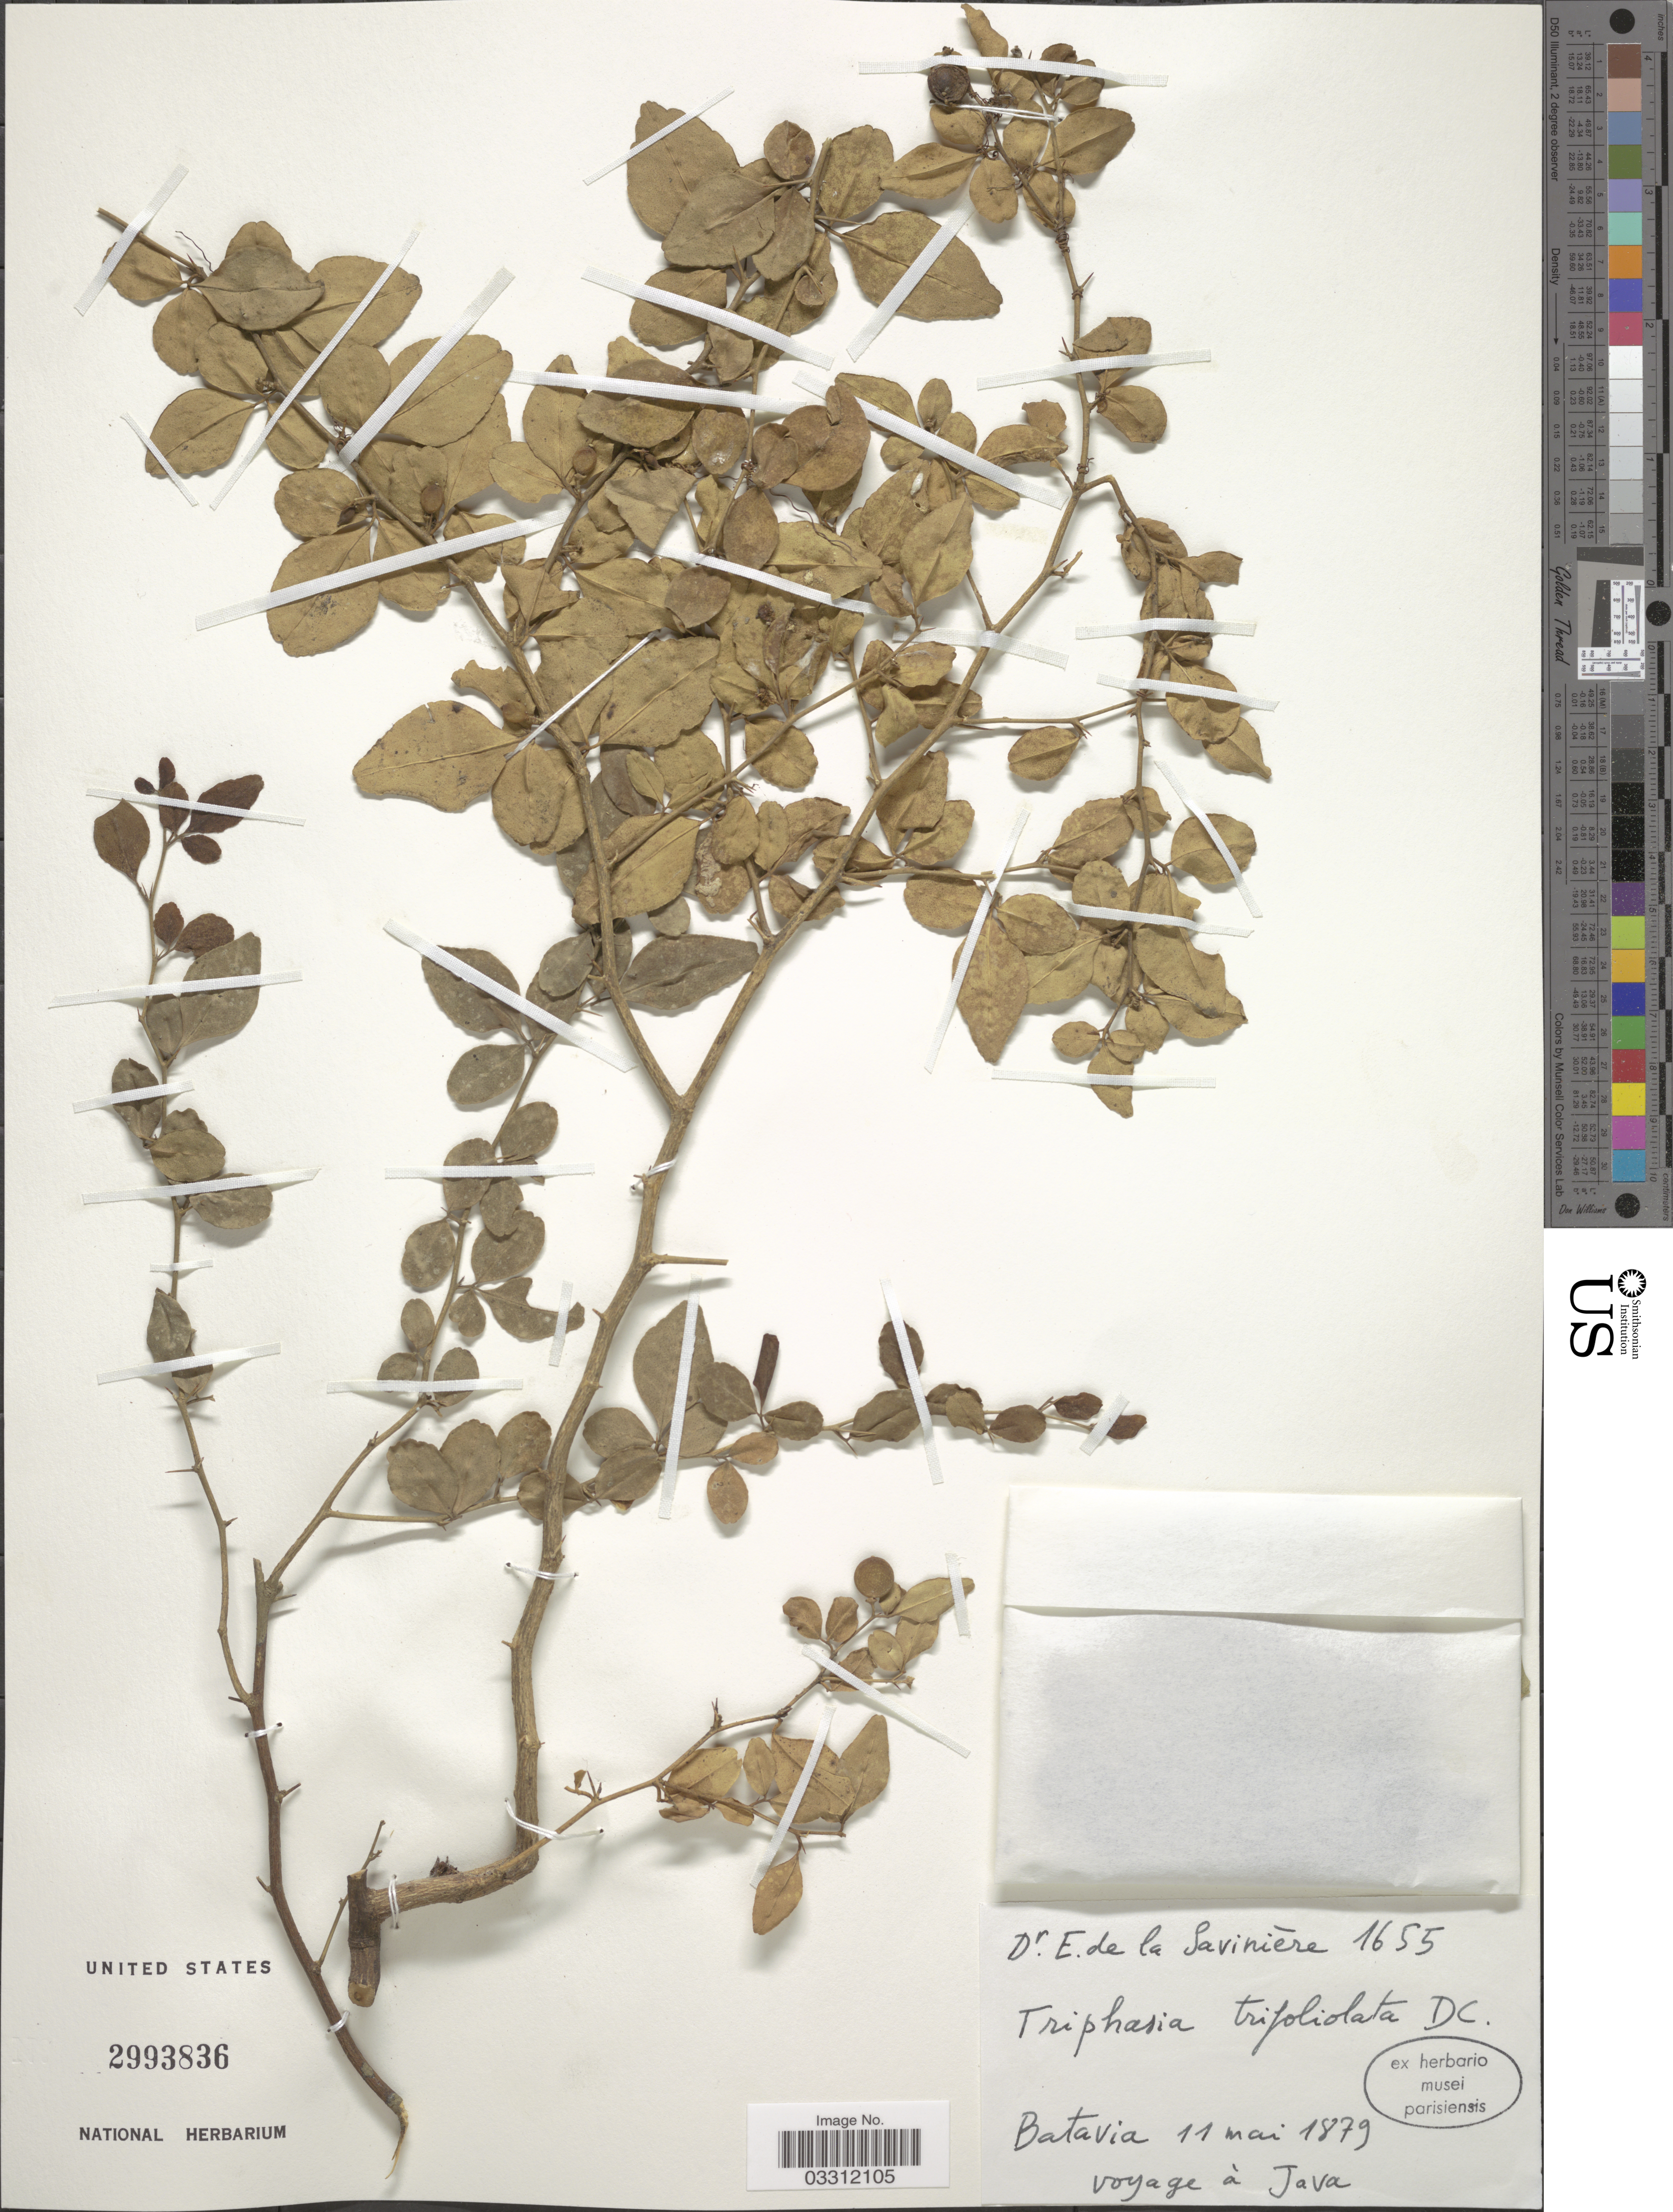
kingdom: Plantae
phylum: Tracheophyta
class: Magnoliopsida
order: Sapindales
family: Rutaceae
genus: Triphasia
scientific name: Triphasia trifolia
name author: (Burm. f.) P. Wilson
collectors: E. Savinière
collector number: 1655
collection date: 1879-05-11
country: Indonesia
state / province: Java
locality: Batavia.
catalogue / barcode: US 2993836